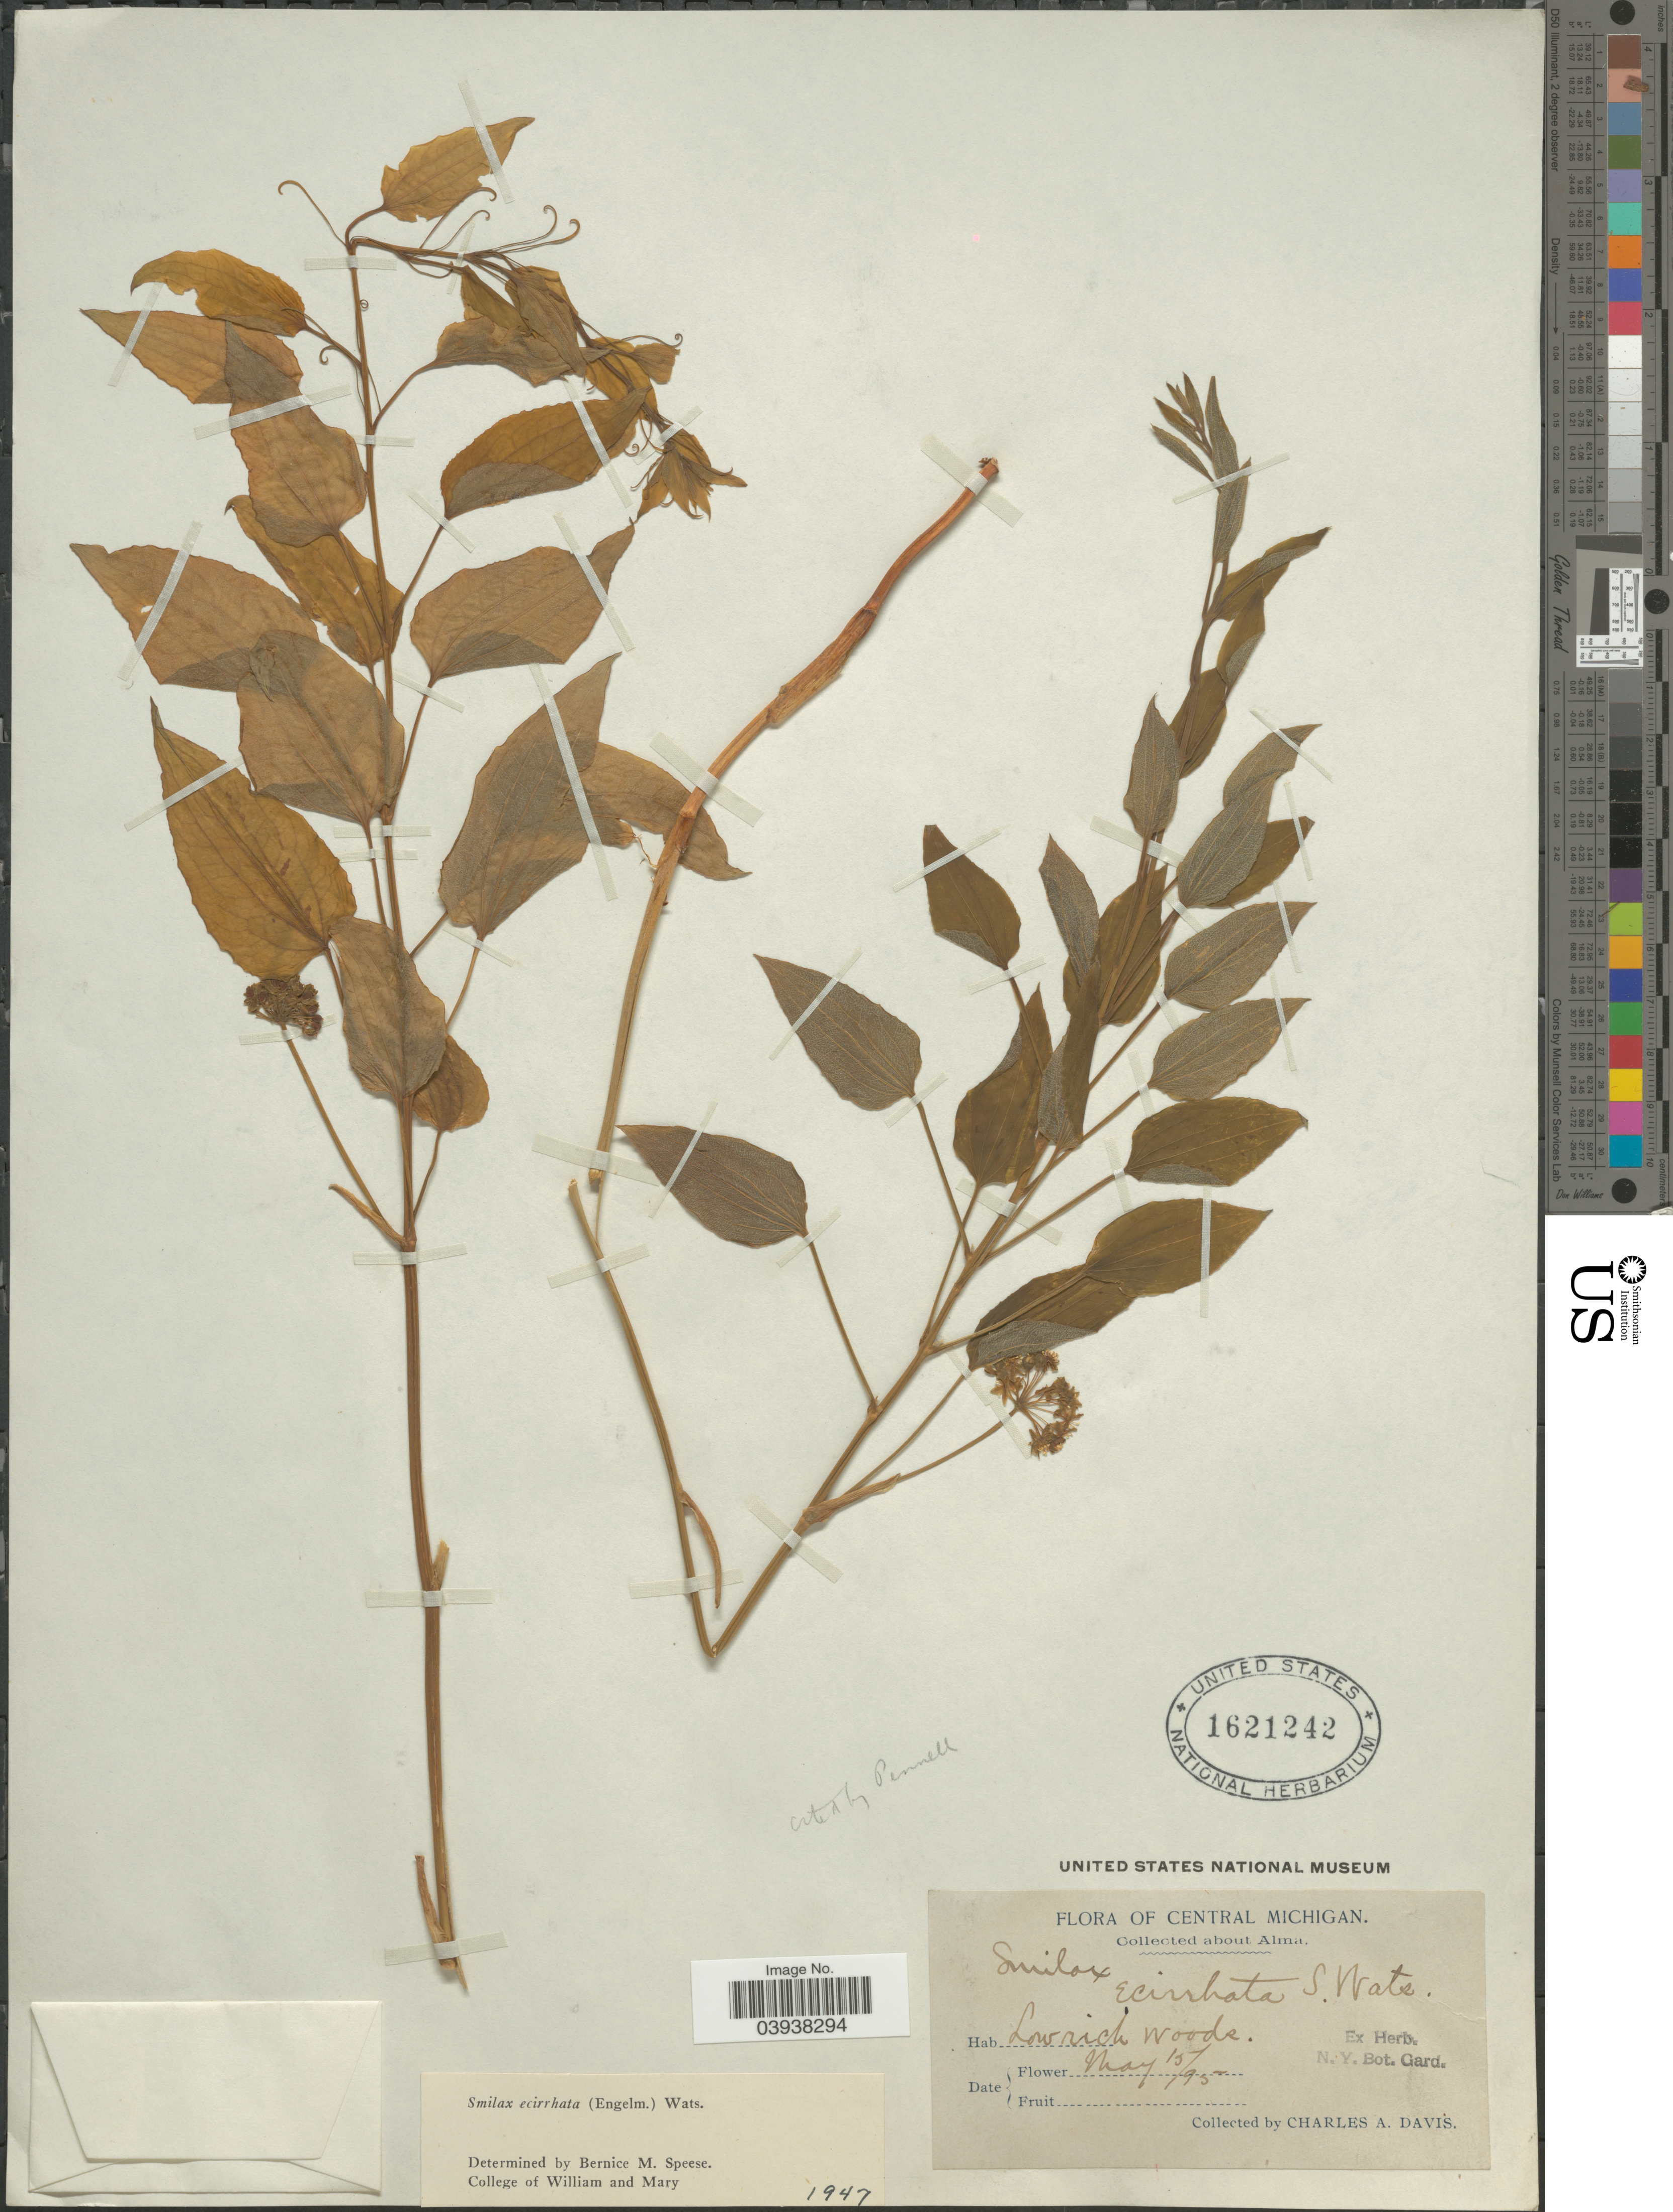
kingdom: Plantae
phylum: Tracheophyta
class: Liliopsida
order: Liliales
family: Smilacaceae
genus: Smilax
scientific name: Smilax ecirrhata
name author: (Engelm. ex Kunth) S. Watson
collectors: C. Davis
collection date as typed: Transcribed d/m/y: 15/5/95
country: United States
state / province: Michigan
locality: Central Michigan. About Alma.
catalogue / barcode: US 1621242